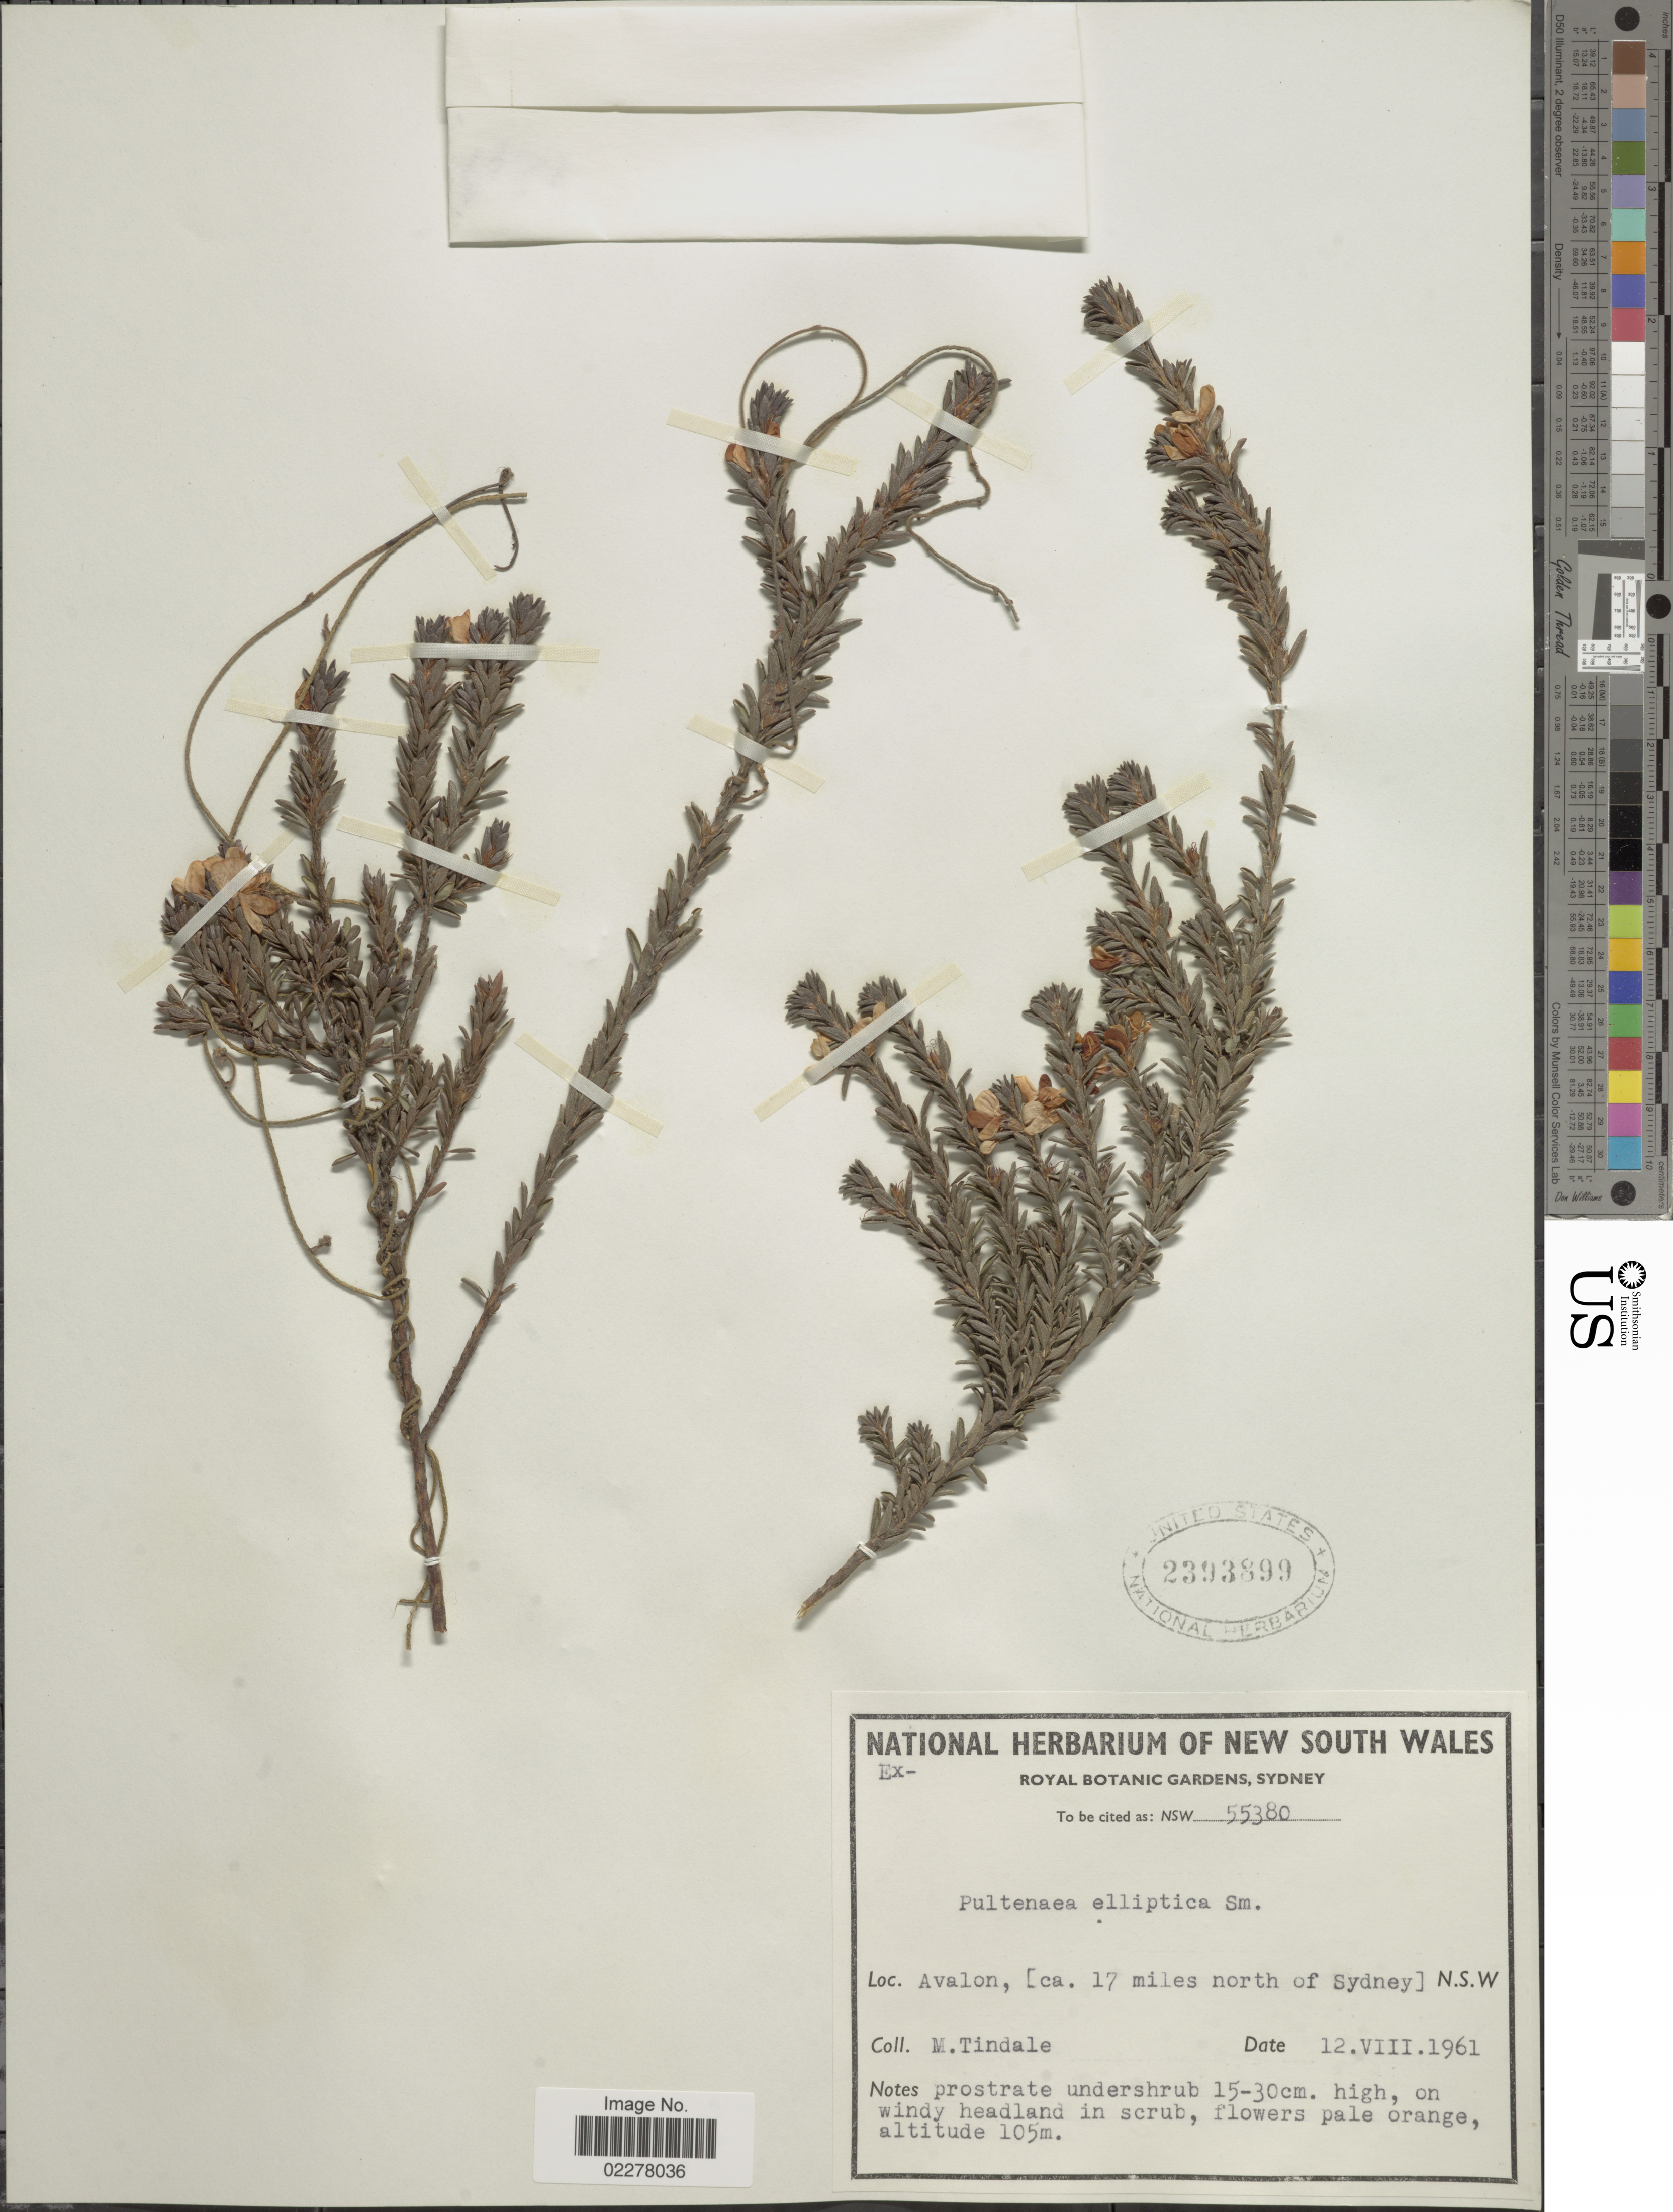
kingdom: Plantae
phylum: Tracheophyta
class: Magnoliopsida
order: Fabales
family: Fabaceae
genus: Pultenaea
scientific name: Pultenaea tuberculata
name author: Pers.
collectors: M. D. Tindale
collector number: NSW 55380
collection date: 1961-08-12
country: Australia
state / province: New South Wales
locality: Avalon, (ca. 17 miles north of Sydney). N.S.W.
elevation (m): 105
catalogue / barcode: US 2393899